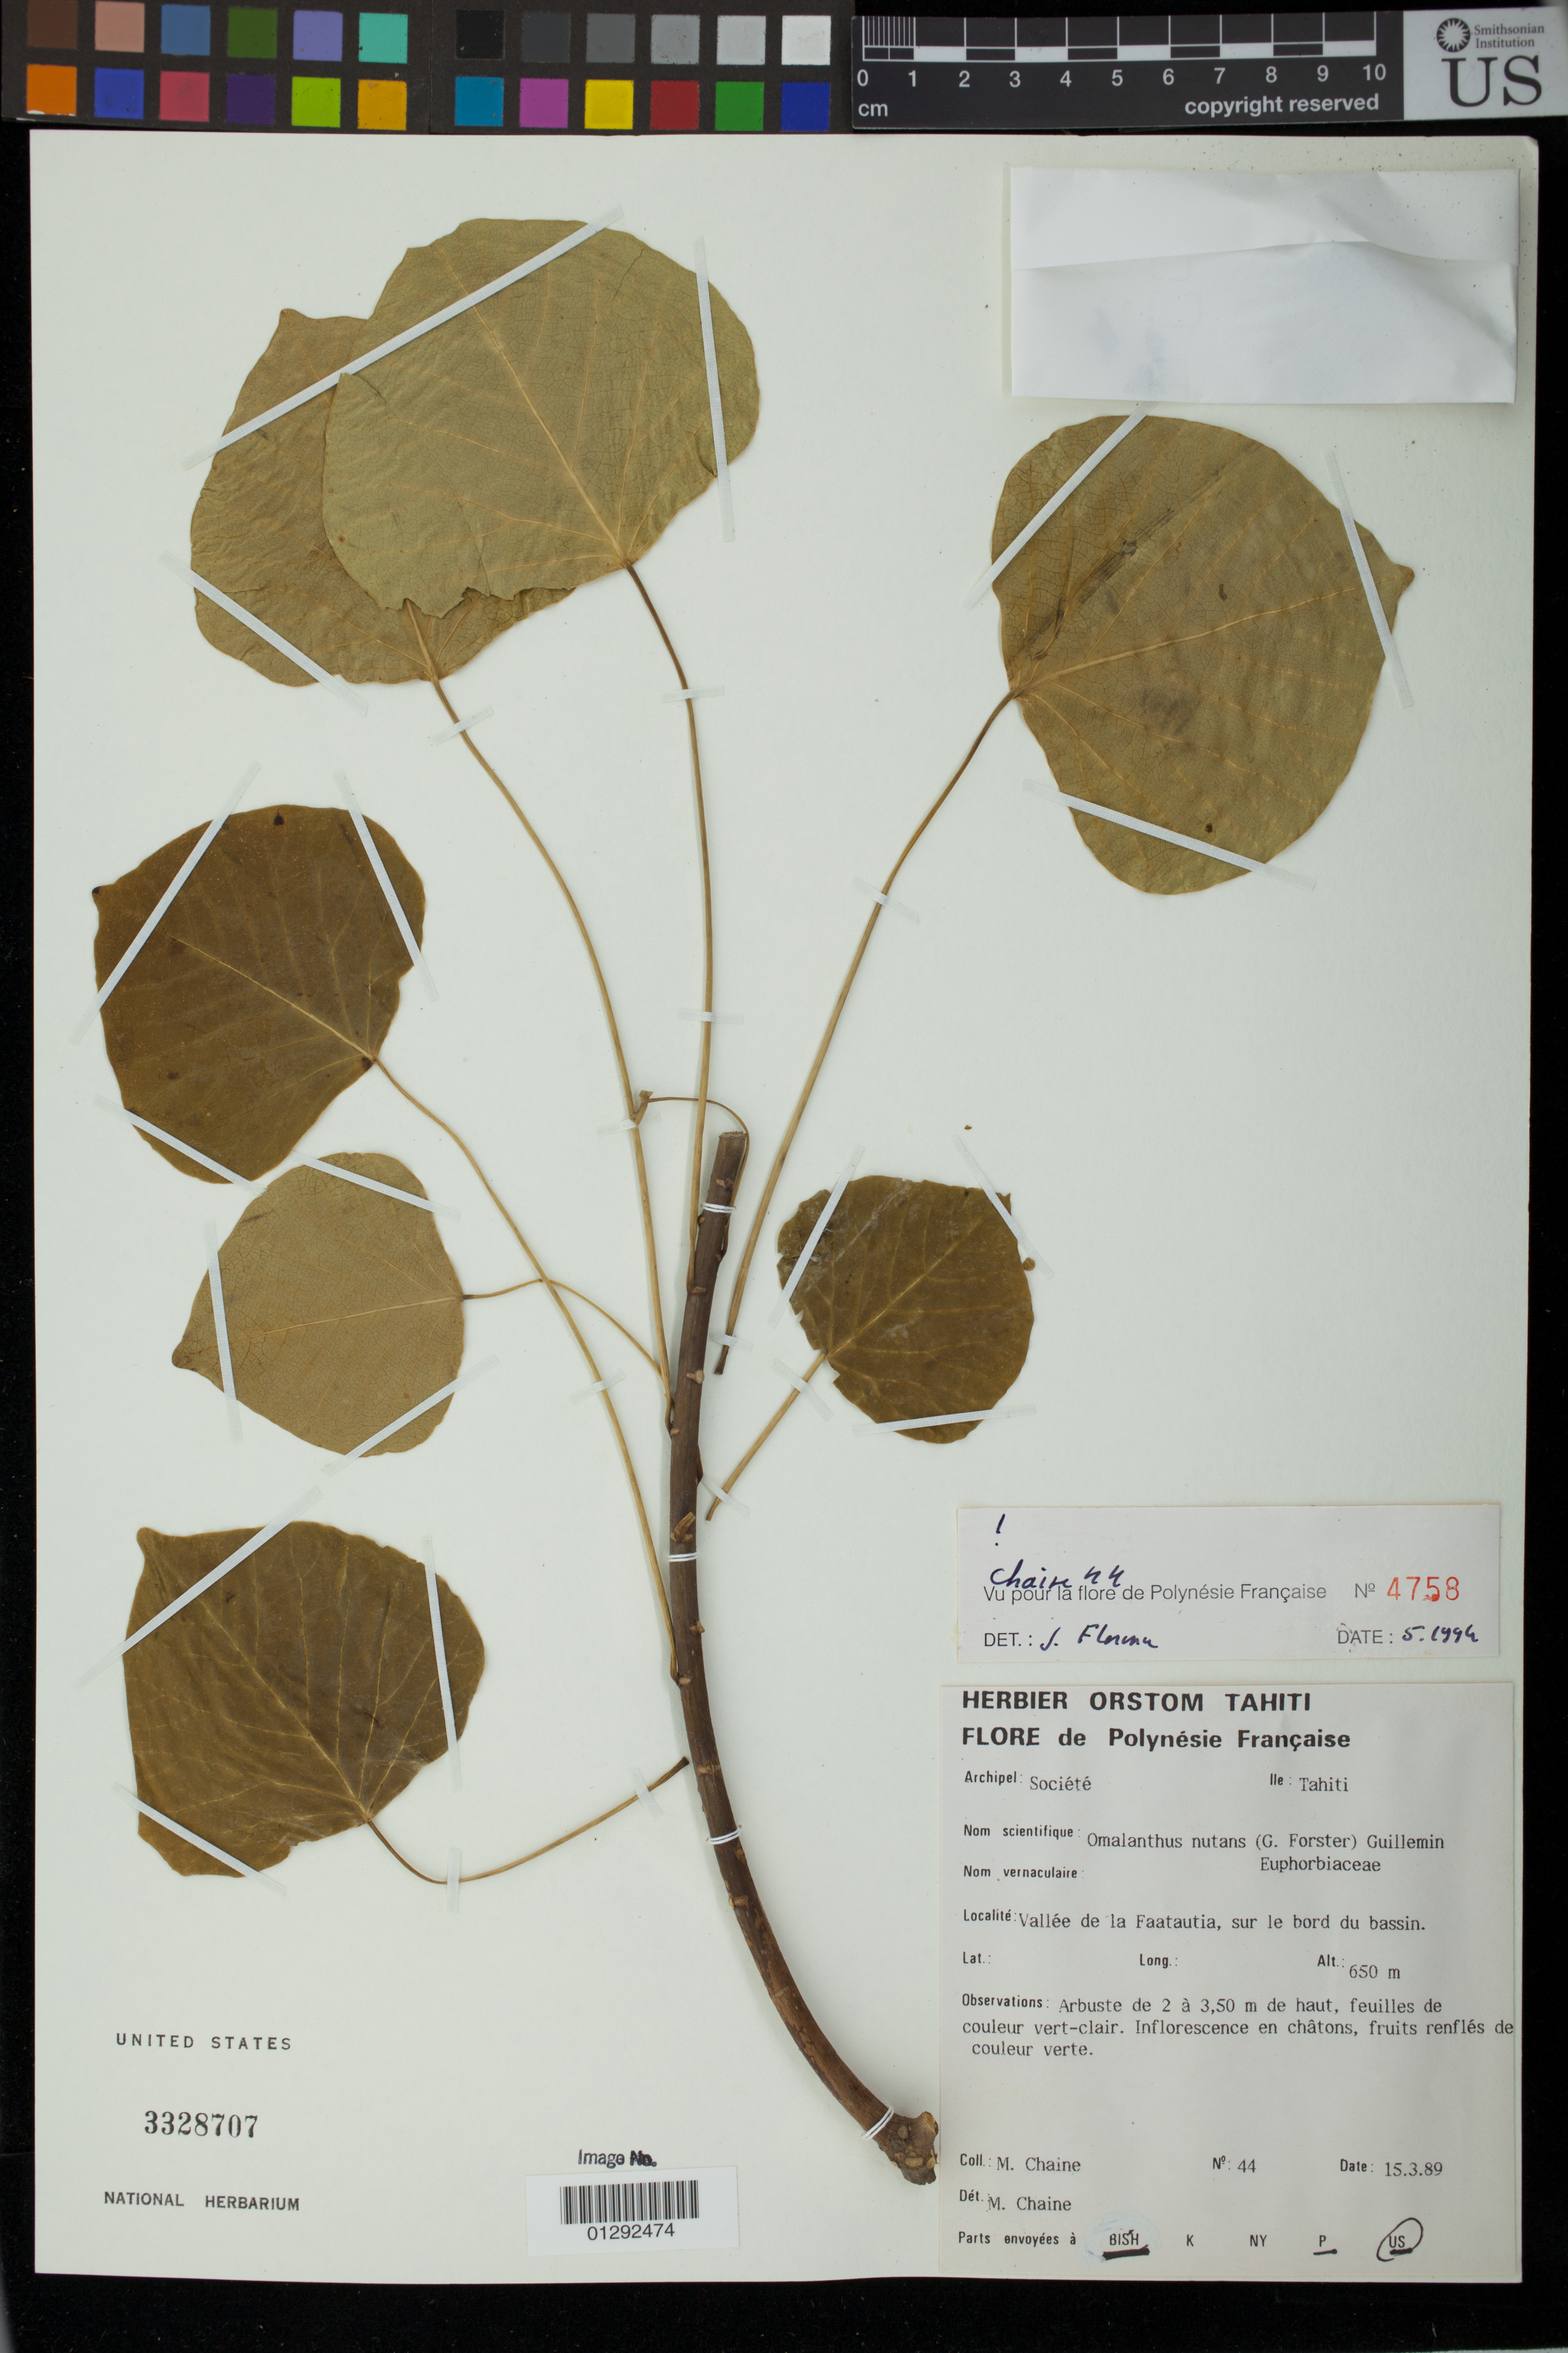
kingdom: Plantae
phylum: Tracheophyta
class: Magnoliopsida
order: Malpighiales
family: Euphorbiaceae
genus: Homalanthus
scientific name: Homalanthus nutans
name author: (G. Forst.) Guill.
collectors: M. Chaine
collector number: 44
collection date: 1989-03-15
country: French Polynesia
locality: Archipel: Societe. LLe: Tahiti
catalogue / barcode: US 3328707